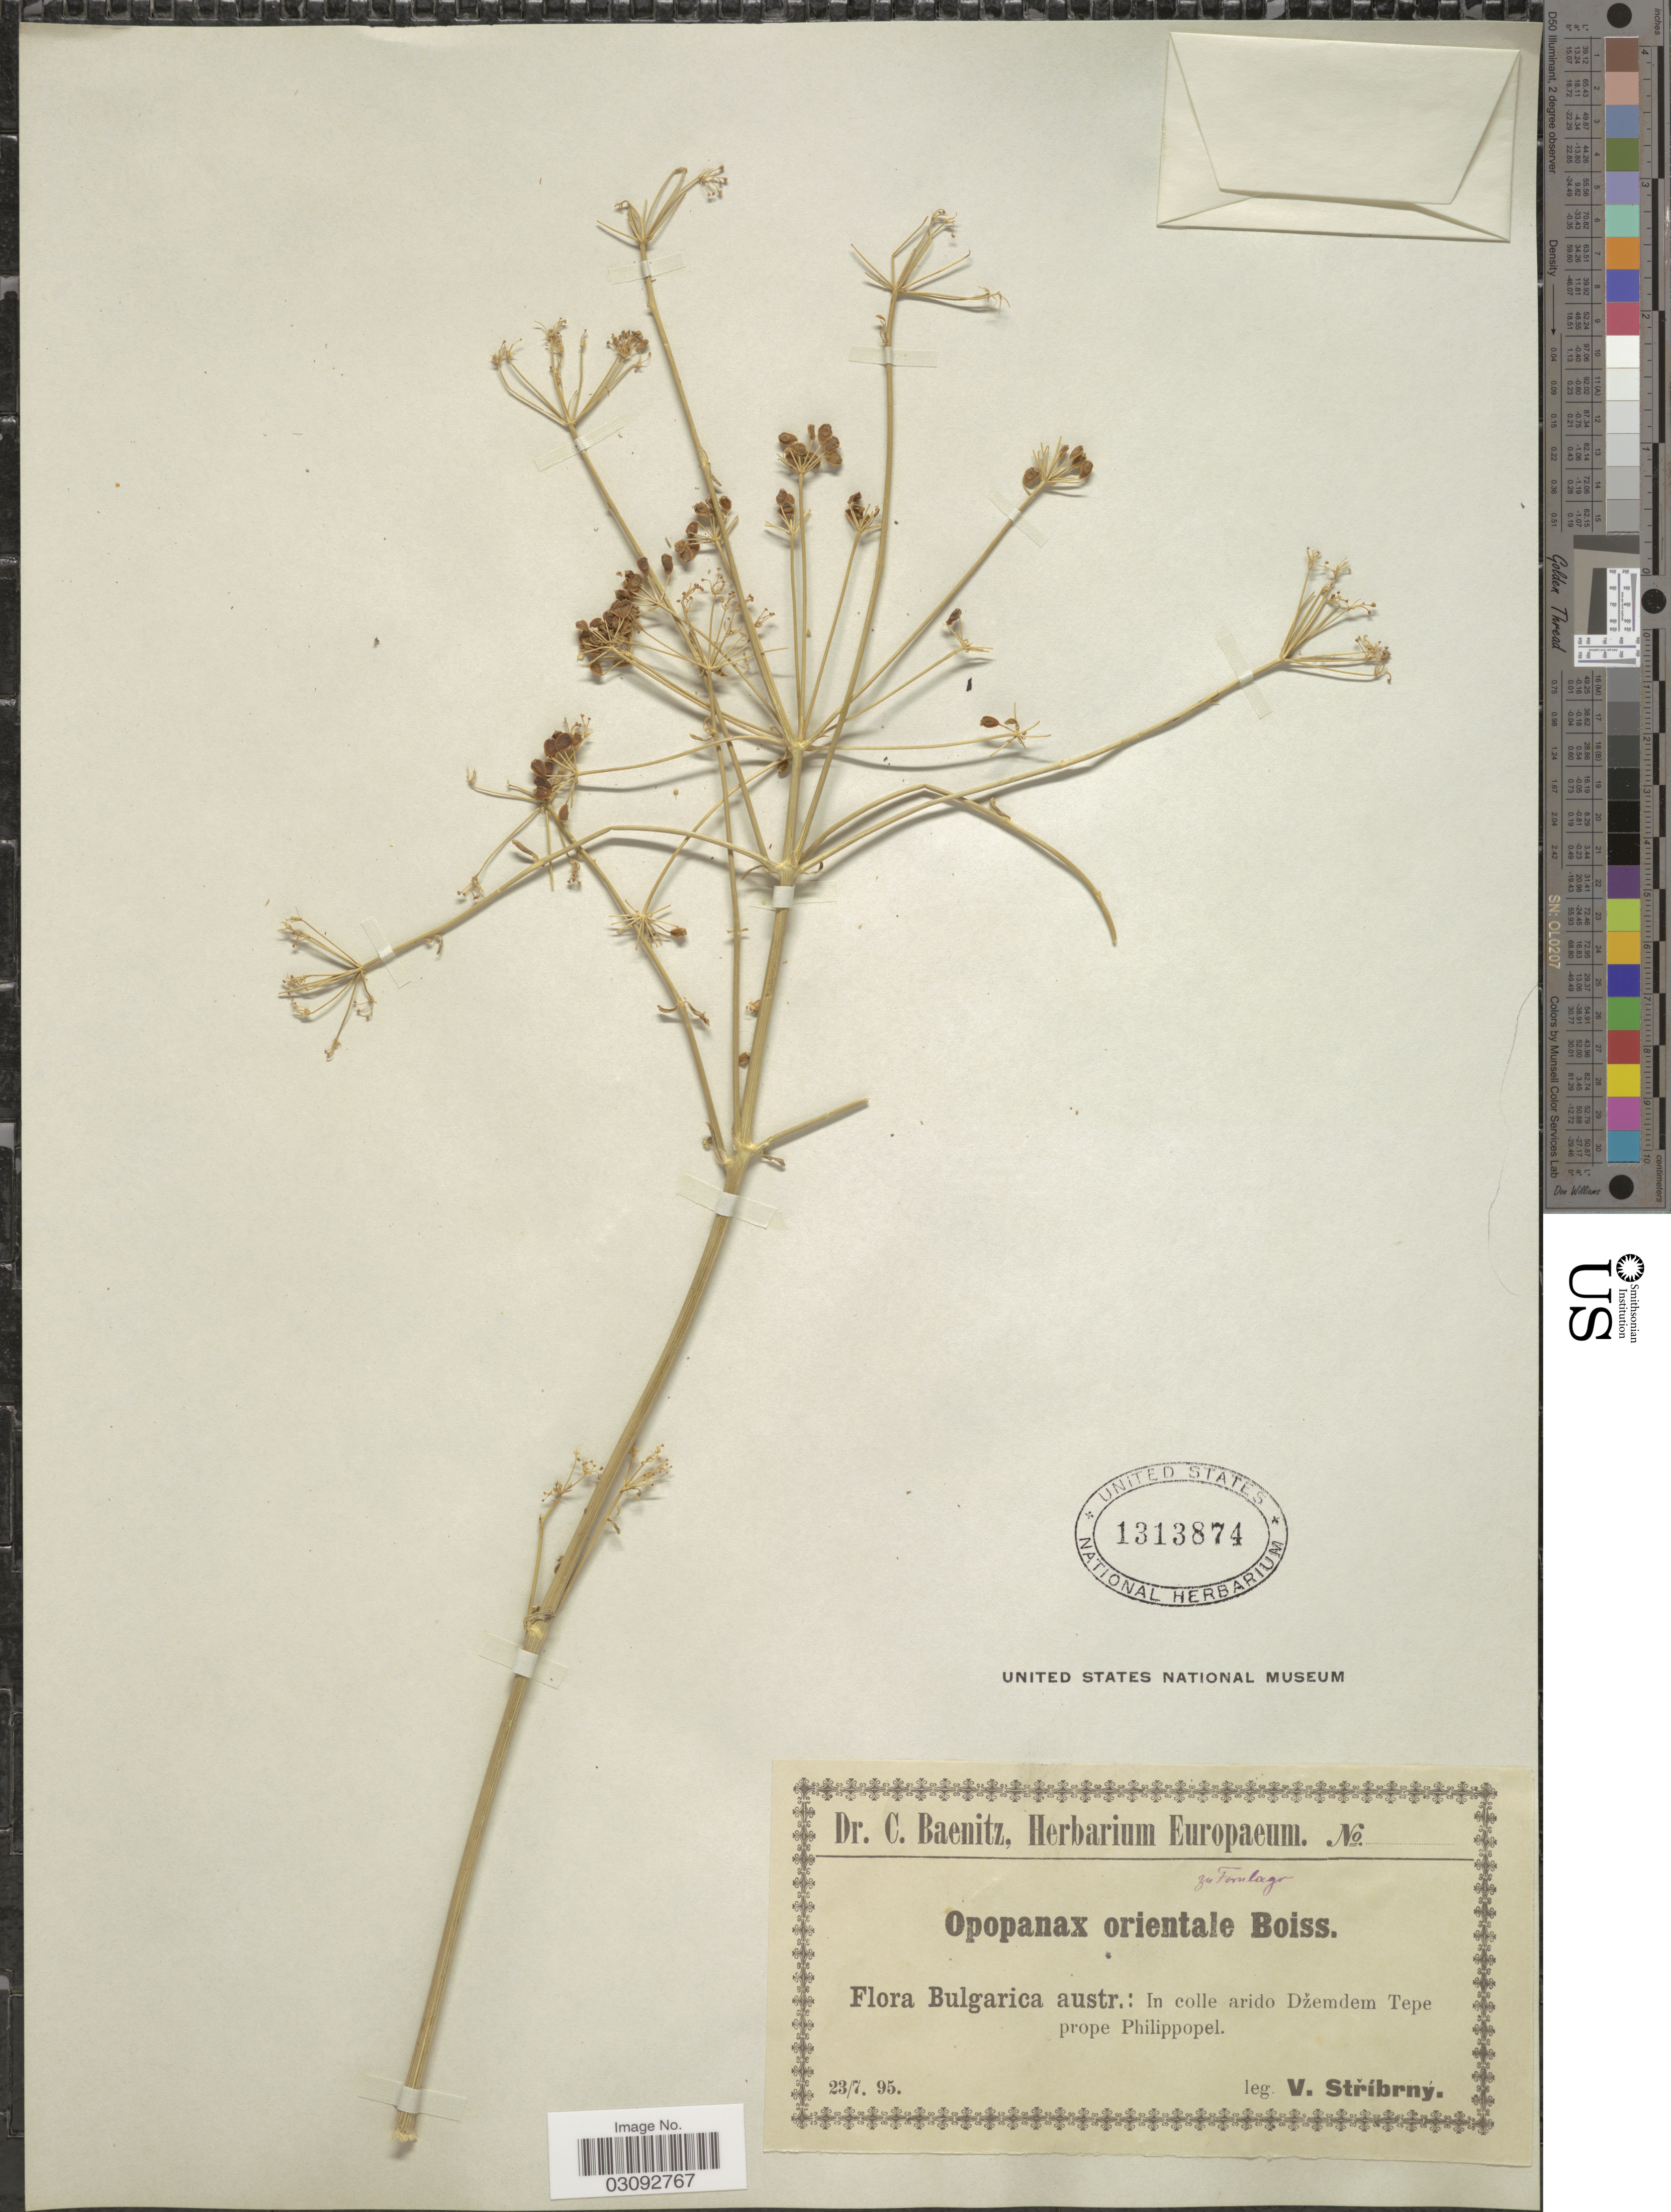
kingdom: Plantae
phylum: Tracheophyta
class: Magnoliopsida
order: Apiales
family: Apiaceae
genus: Opopanax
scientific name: Opopanax orientalis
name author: Boiss.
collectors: V. Stribrny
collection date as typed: Transcribed d/m/y: 23/7/95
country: Bulgaria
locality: Bulgarica austr.: In colle arido Dzemdem Tepe prope Philippopel.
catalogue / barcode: US 1313874